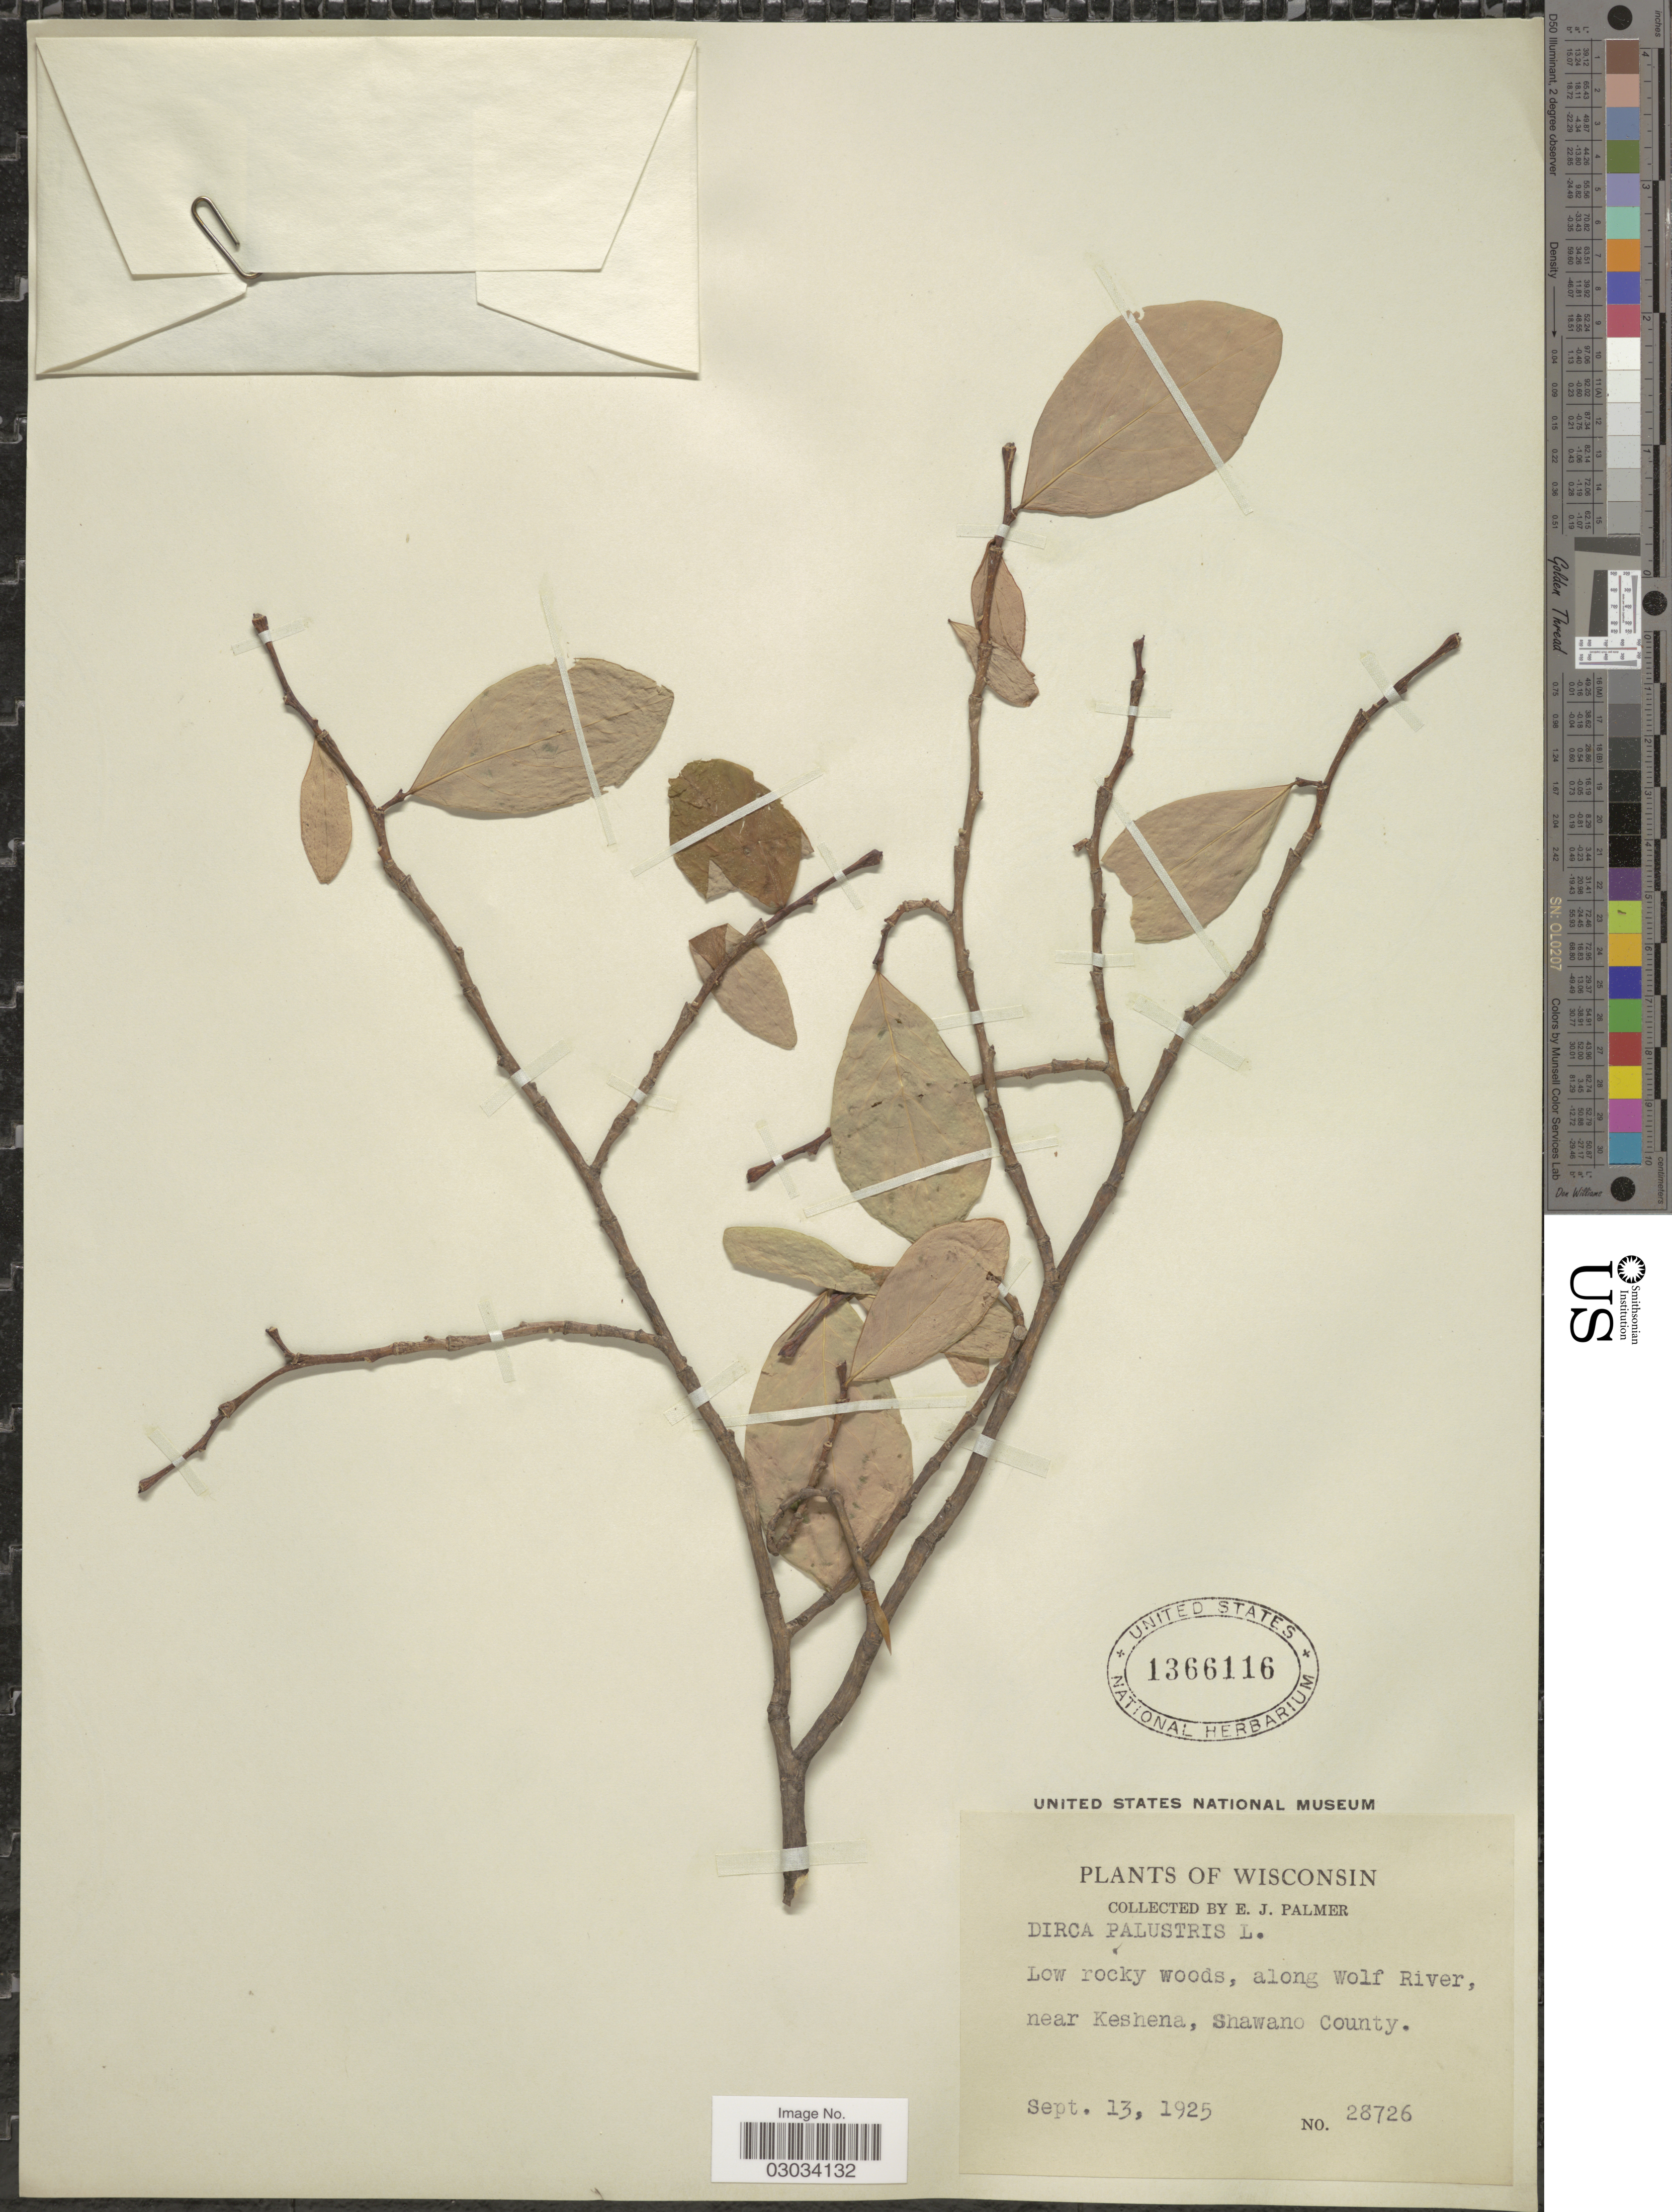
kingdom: Plantae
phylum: Tracheophyta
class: Magnoliopsida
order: Malvales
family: Thymelaeaceae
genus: Dirca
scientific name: Dirca palustris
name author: L.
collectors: E. J. Palmer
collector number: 28726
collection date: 1925-09-13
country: United States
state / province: Wisconsin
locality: Low rocky woods, along Wolf River, near Keshena, Shawano County.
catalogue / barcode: US 1366116